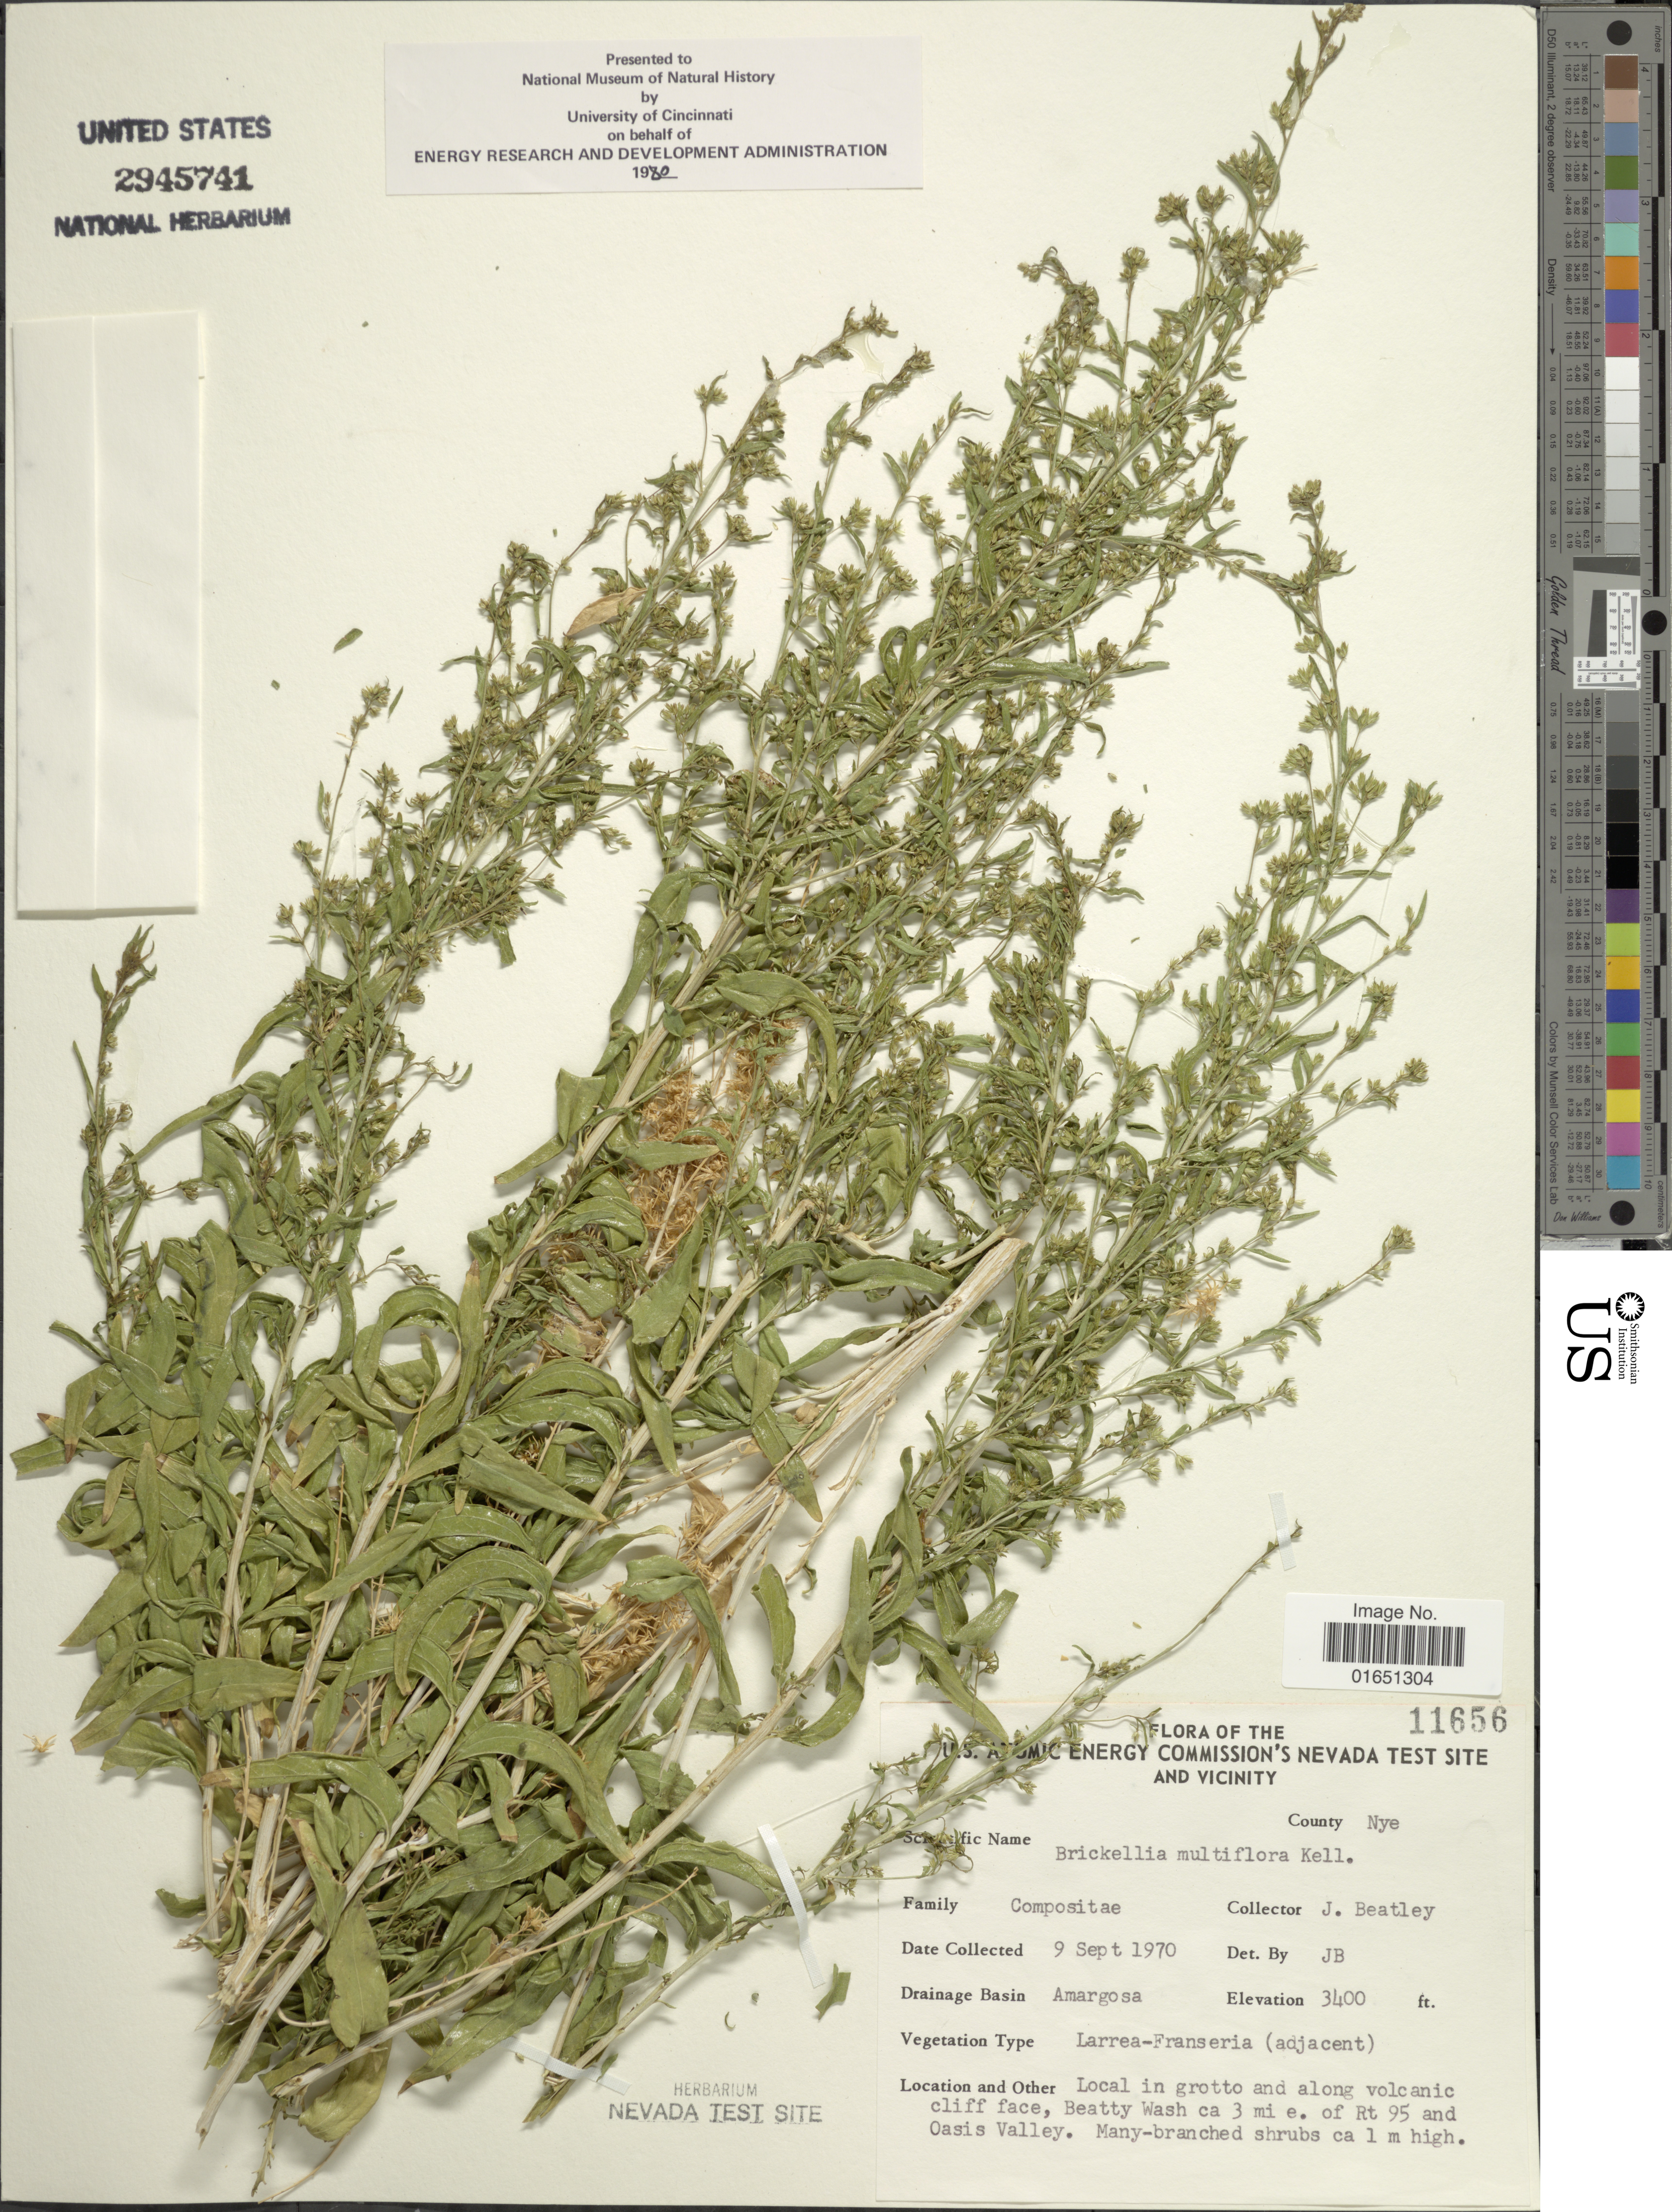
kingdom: Plantae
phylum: Tracheophyta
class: Magnoliopsida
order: Asterales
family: Asteraceae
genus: Brickellia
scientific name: Brickellia multiflora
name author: Kellogg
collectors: J. C. Beatley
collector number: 11656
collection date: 1970-09-09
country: United States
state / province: Nevada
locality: U. S. Atomic Energy Commission's Nevada Test Site and Vicinity County Nye, Drainage Basin: Amargosa, Local in grotto and along volcanic cliff face, Beatty Wash 3 mi. e. of Rt 95 and Oasis Valley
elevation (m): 1036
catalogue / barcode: US 2945741